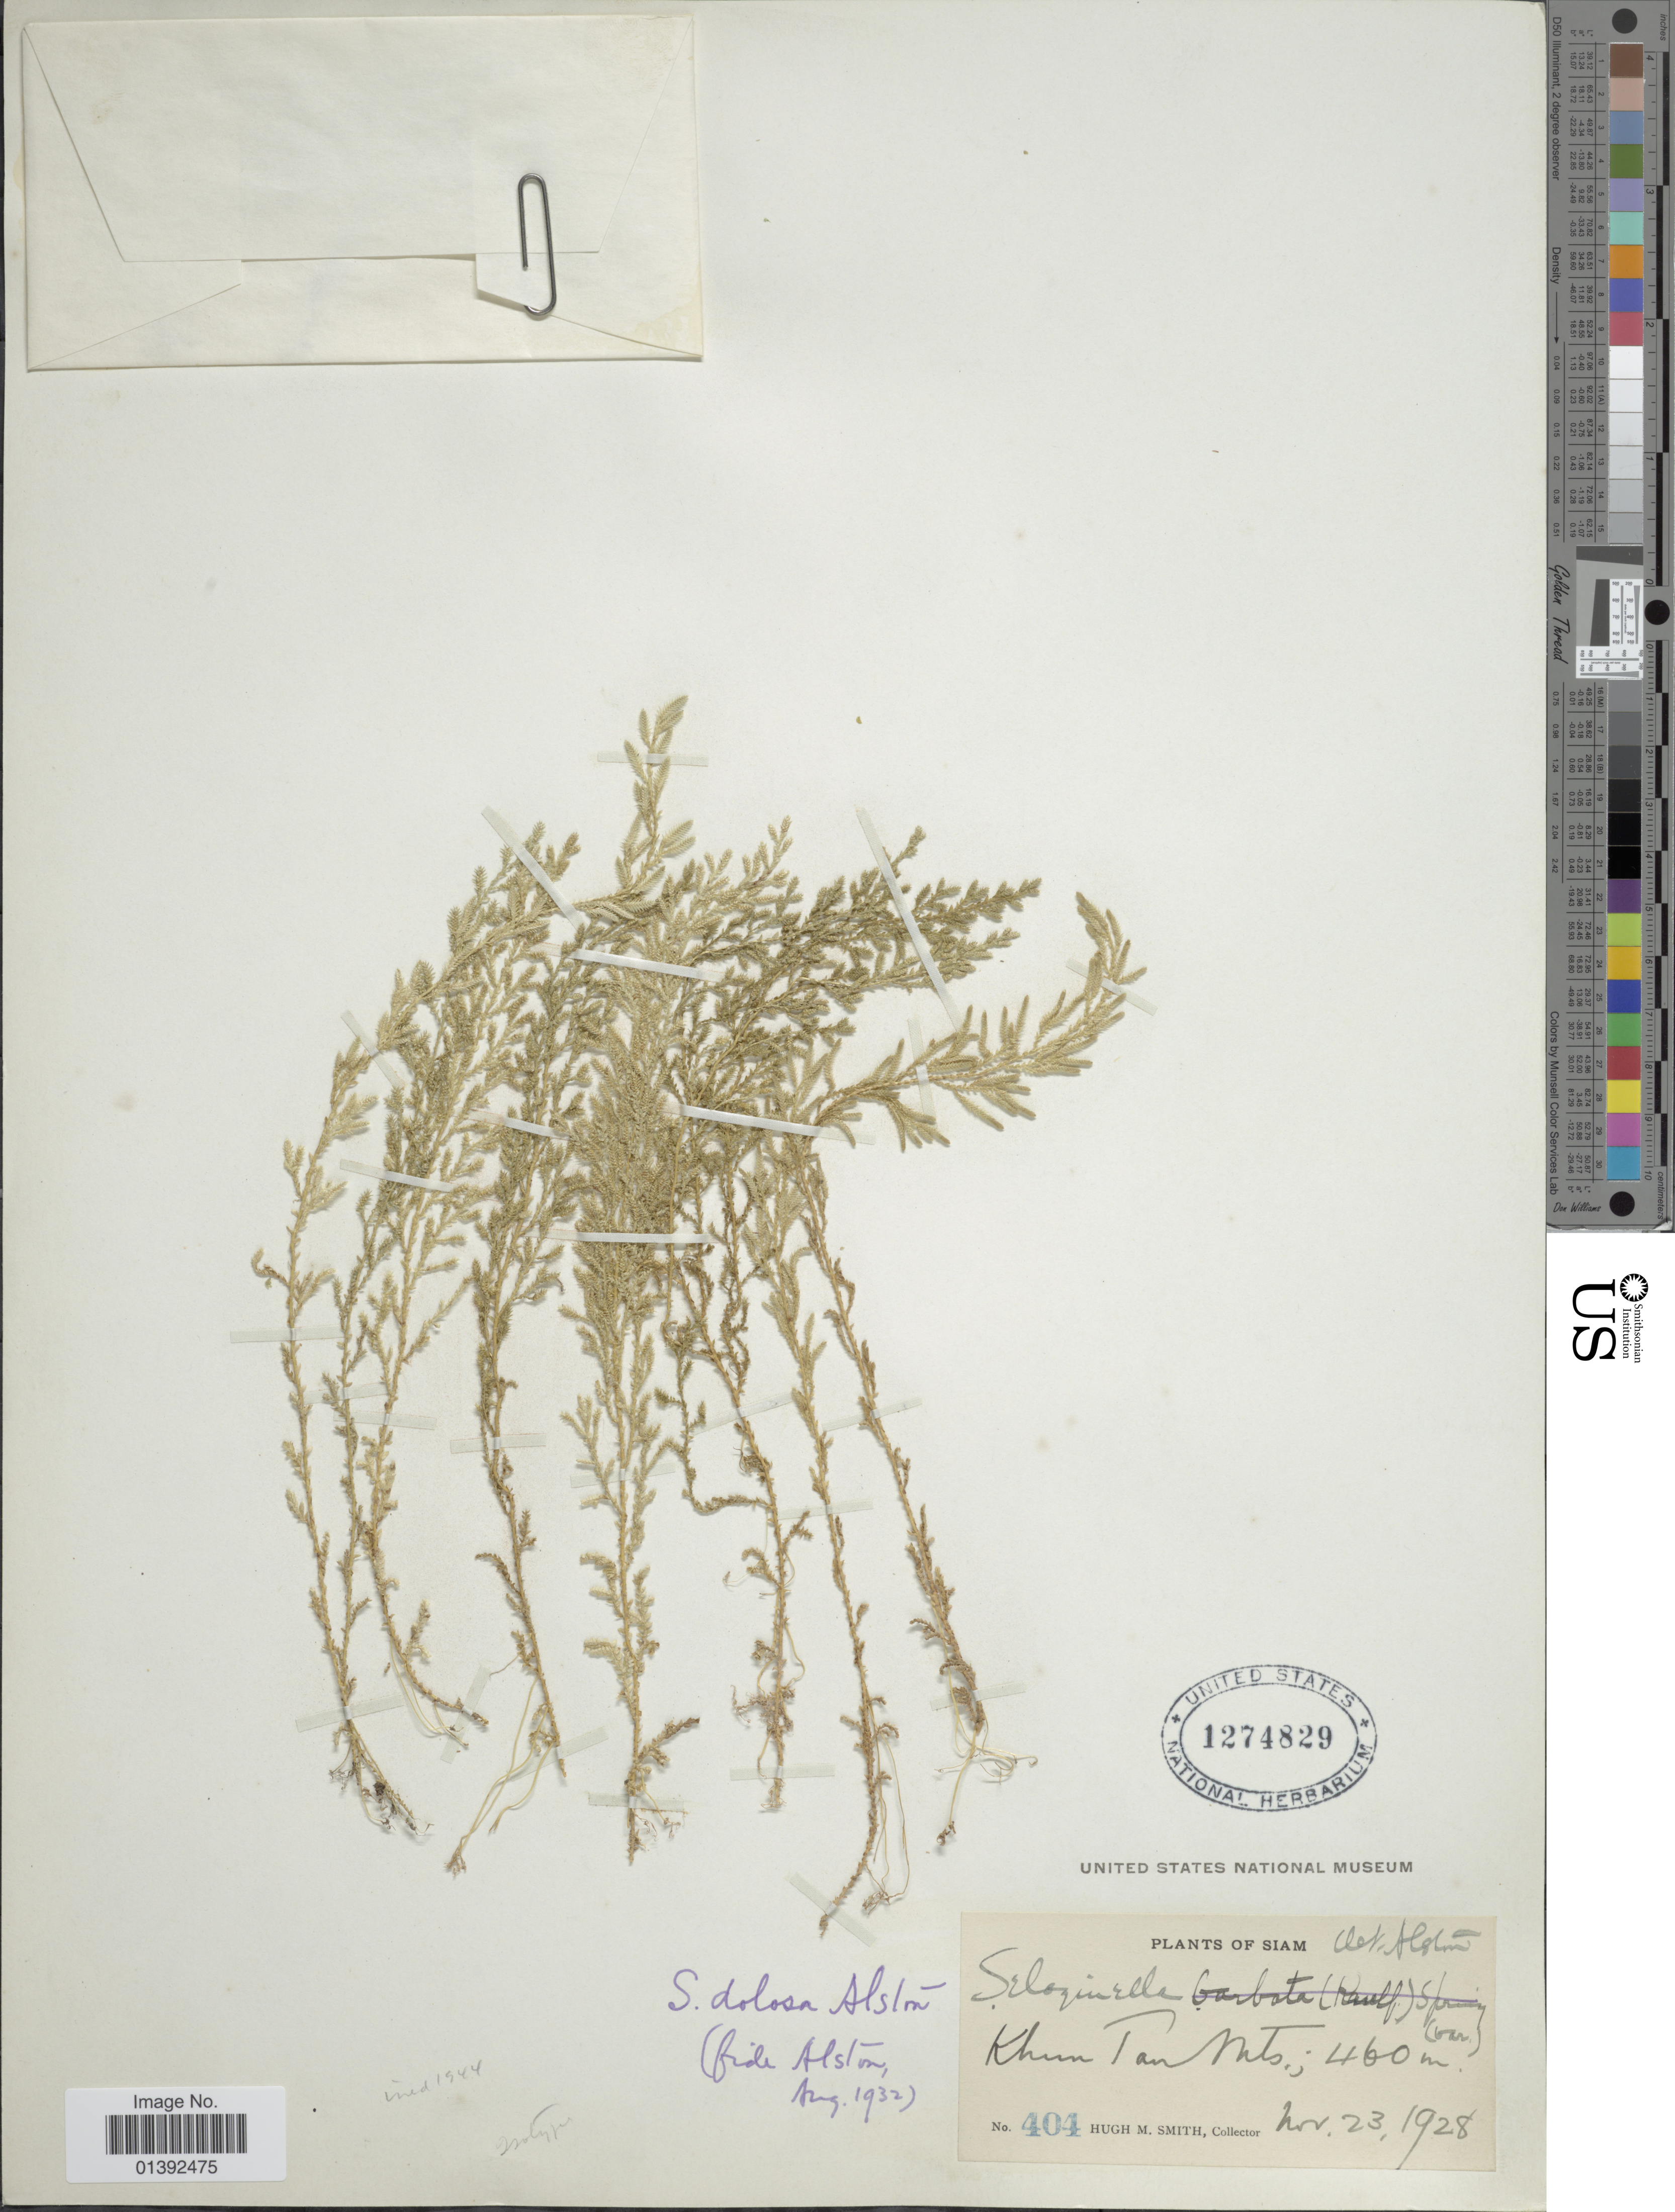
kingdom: Plantae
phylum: Tracheophyta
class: Lycopodiopsida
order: Selaginellales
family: Selaginellaceae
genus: Selaginella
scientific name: Selaginella sp.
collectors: H. M. Smith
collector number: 404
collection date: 1928-11-23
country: Thailand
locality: Siam. Khun Tan Mts.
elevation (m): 460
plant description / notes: No precise locality correction needed.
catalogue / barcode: US 1274829